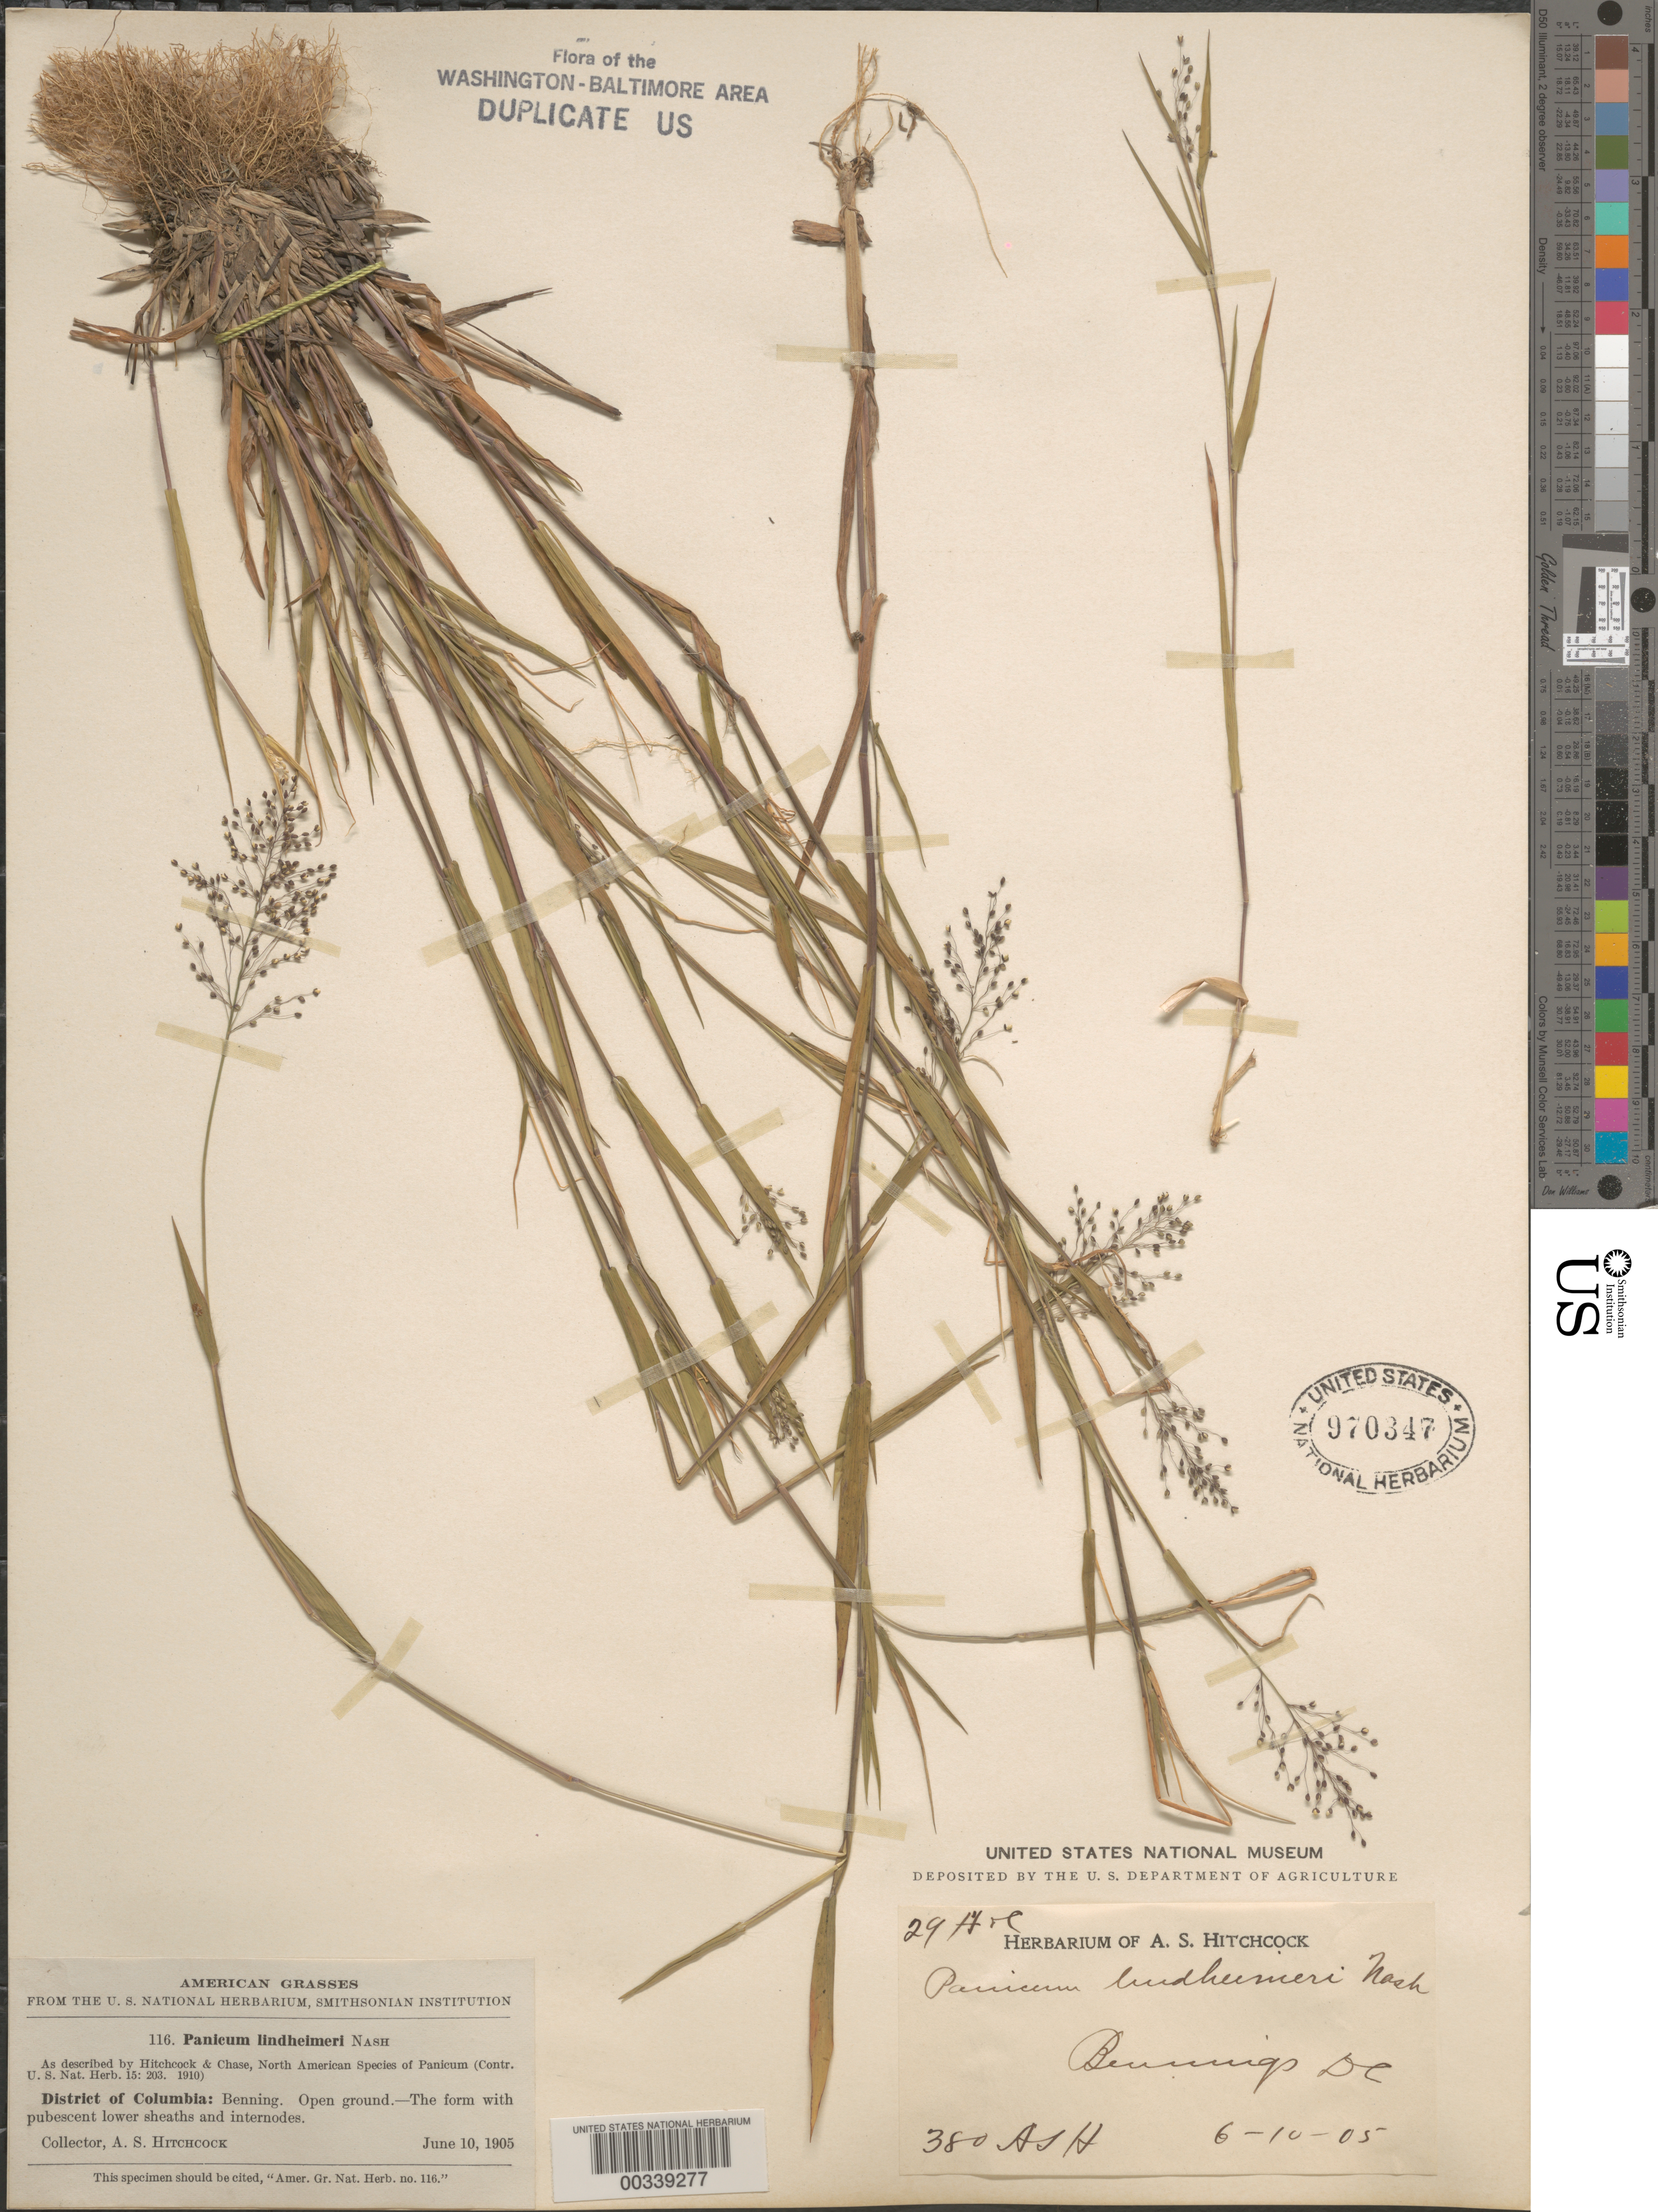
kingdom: Plantae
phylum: Tracheophyta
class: Liliopsida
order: Poales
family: Poaceae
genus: Dichanthelium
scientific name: Dichanthelium acuminatum var. lindheimeri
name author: (Nash) Gould & C.A. Clark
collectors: A. S. Hitchcock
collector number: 380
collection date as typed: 10 Jun 1905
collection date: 1905-06-10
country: United States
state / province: District of Columbia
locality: Benning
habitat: Open ground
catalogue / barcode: US 970347